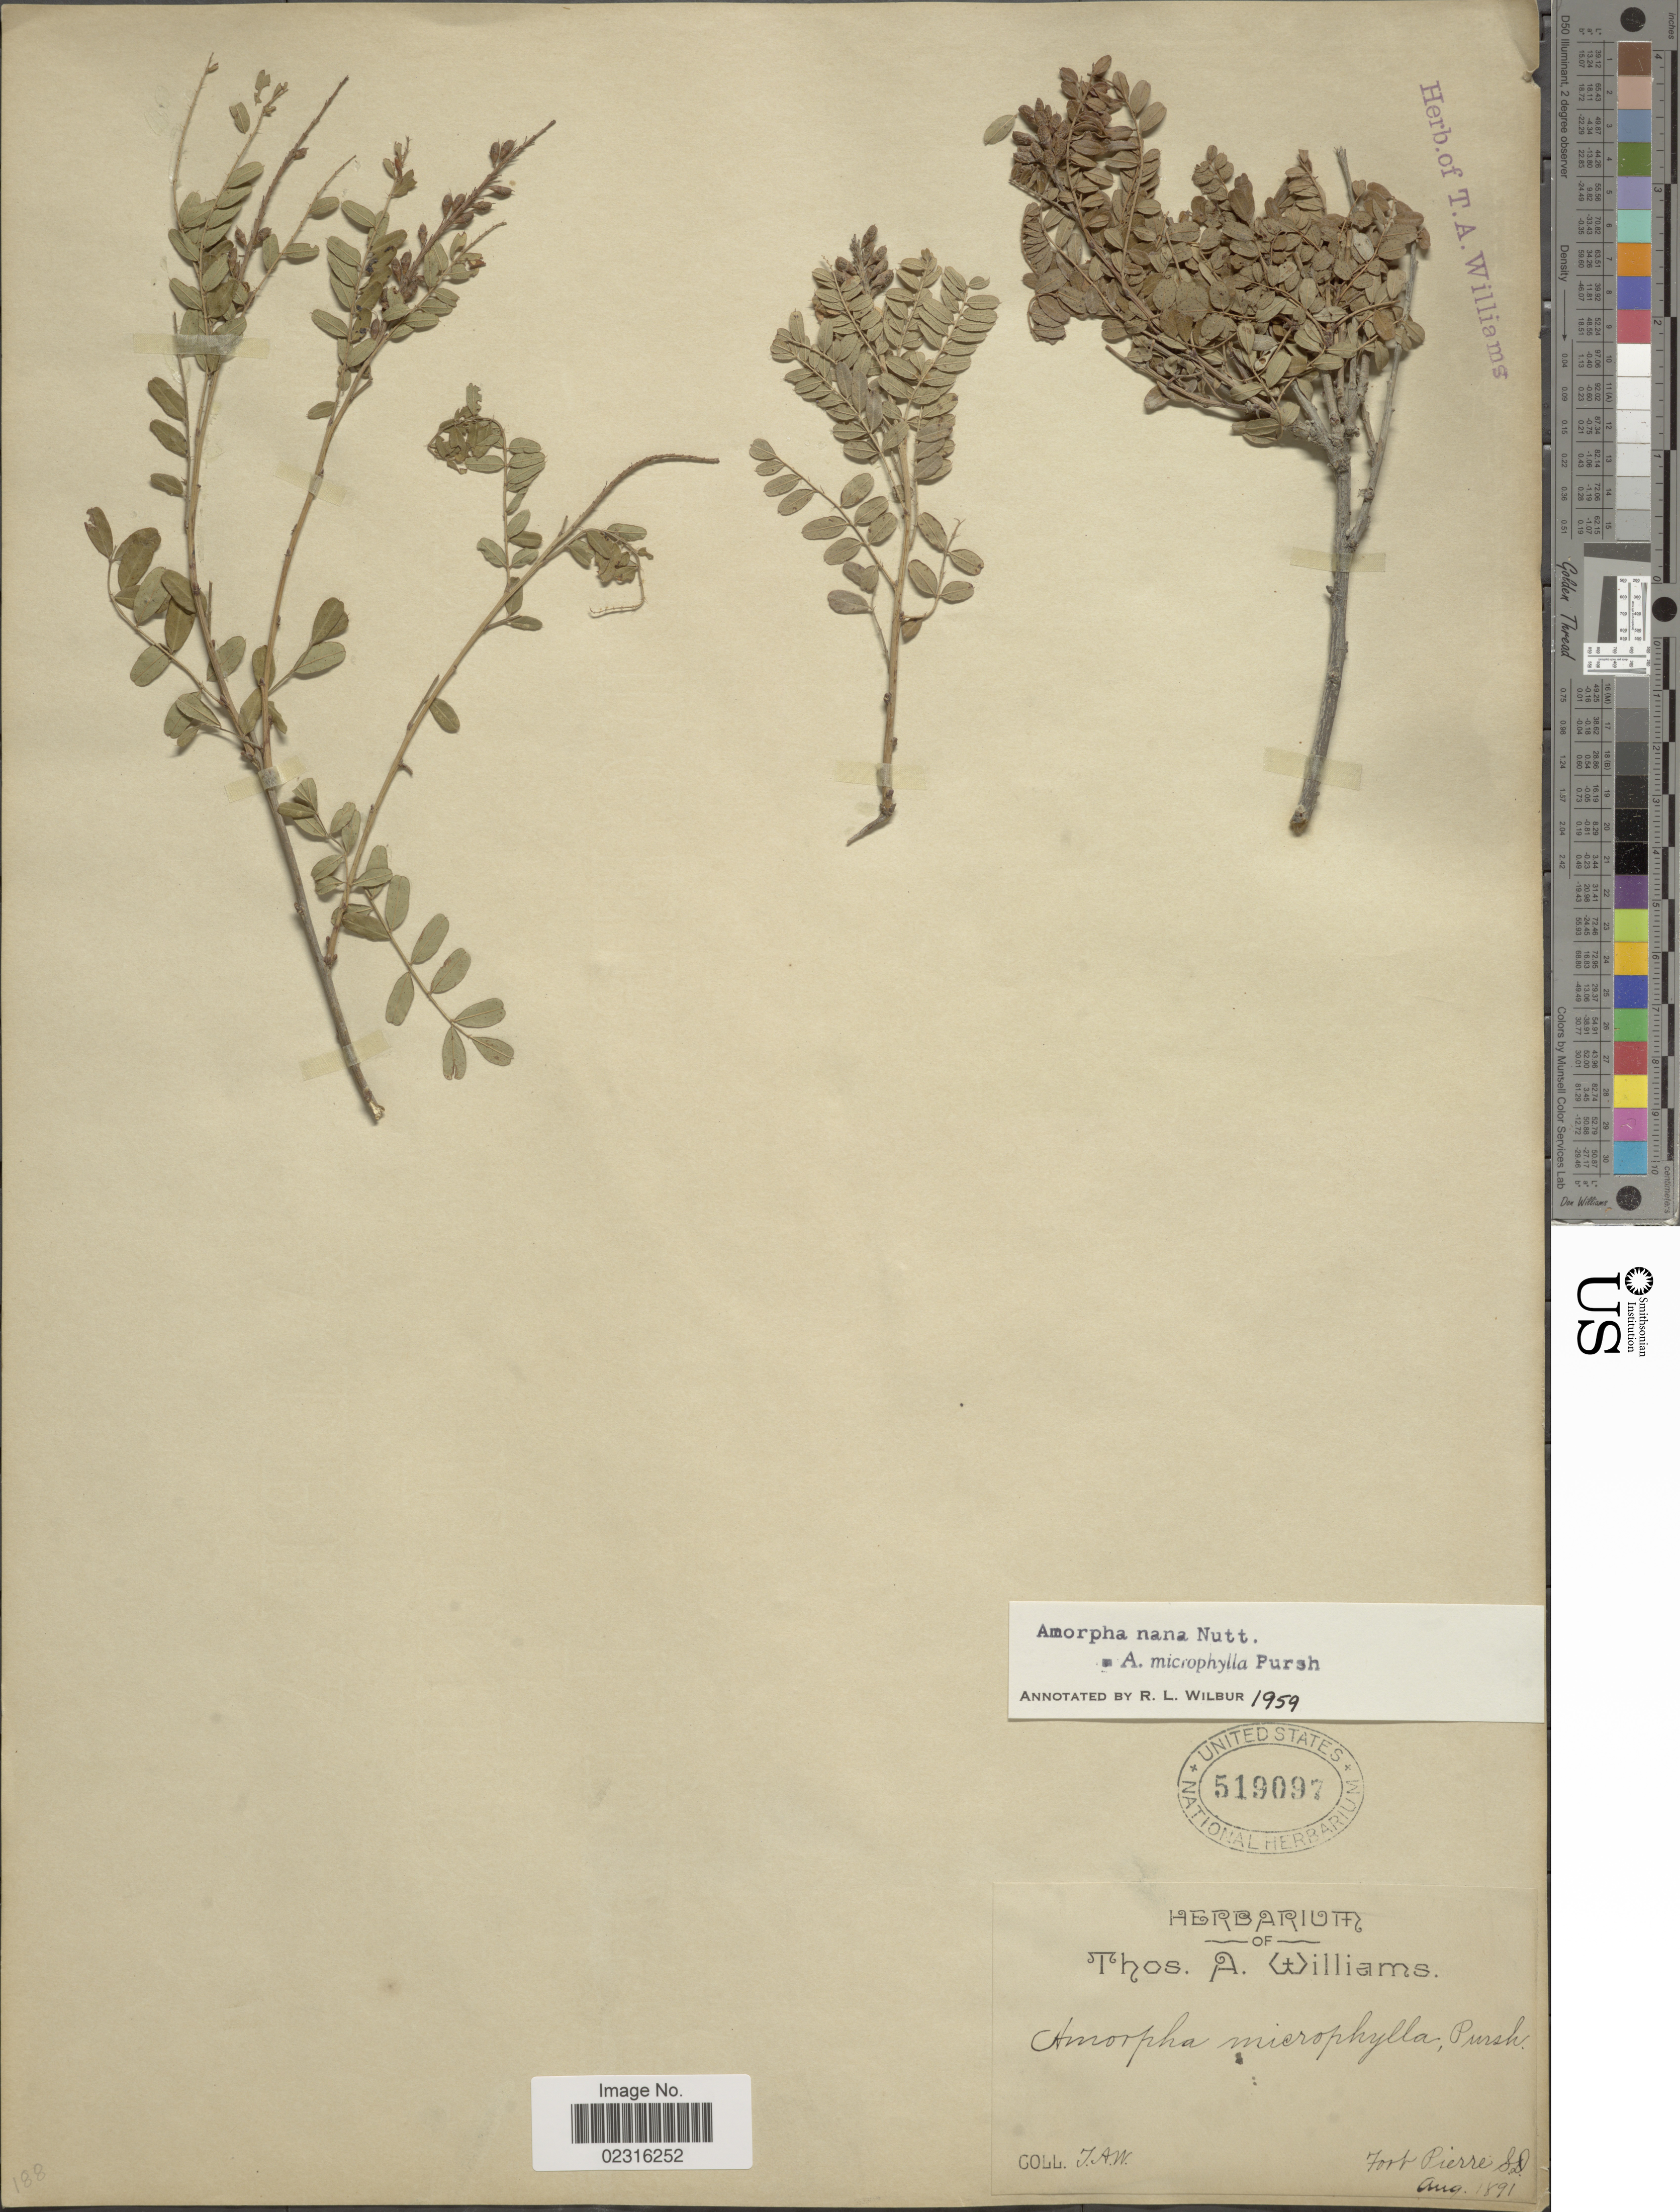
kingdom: Plantae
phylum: Tracheophyta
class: Magnoliopsida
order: Fabales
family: Fabaceae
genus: Amorpha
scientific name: Amorpha nana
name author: C. Fraser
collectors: T. A. Williams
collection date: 1891-08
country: United States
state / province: South Dakota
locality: Fort Pierre.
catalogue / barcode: US 519097